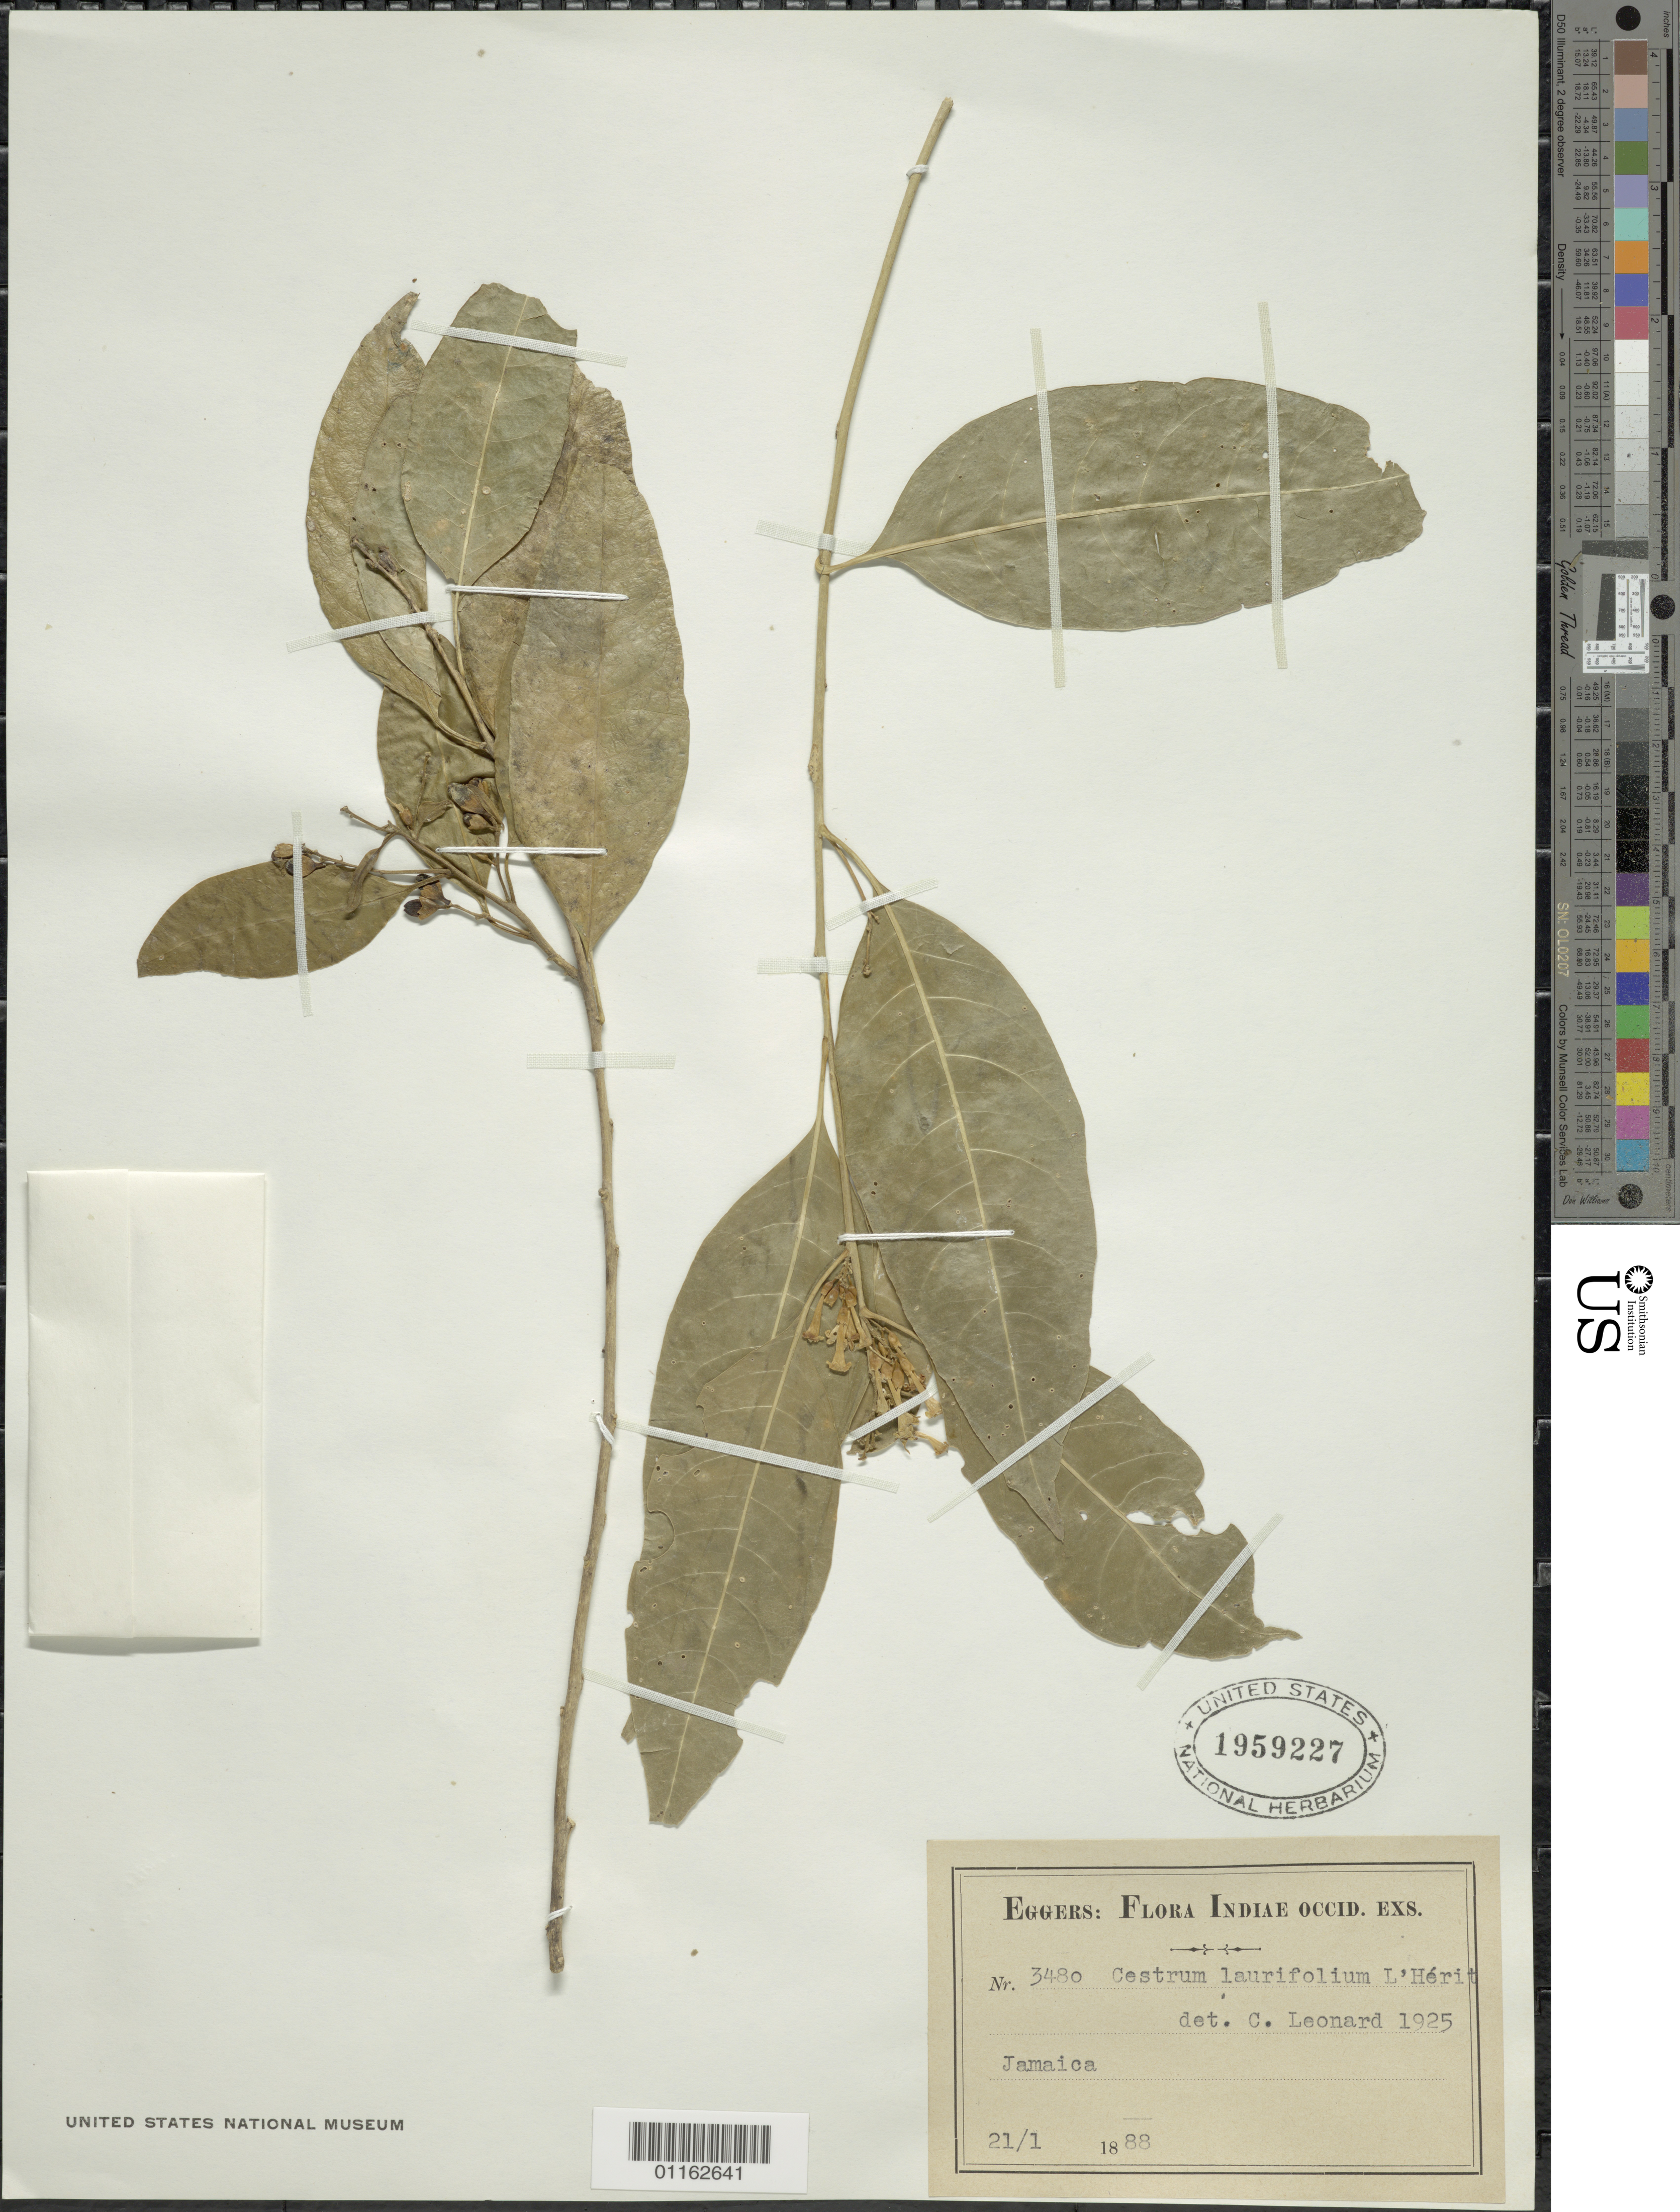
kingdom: Plantae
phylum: Tracheophyta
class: Magnoliopsida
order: Solanales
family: Solanaceae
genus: Cestrum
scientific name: Cestrum laurifolium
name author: L'Hér.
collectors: -. Eggers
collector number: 3480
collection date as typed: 21 Jan 1888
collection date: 1888-01-21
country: Jamaica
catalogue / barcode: US 1959227